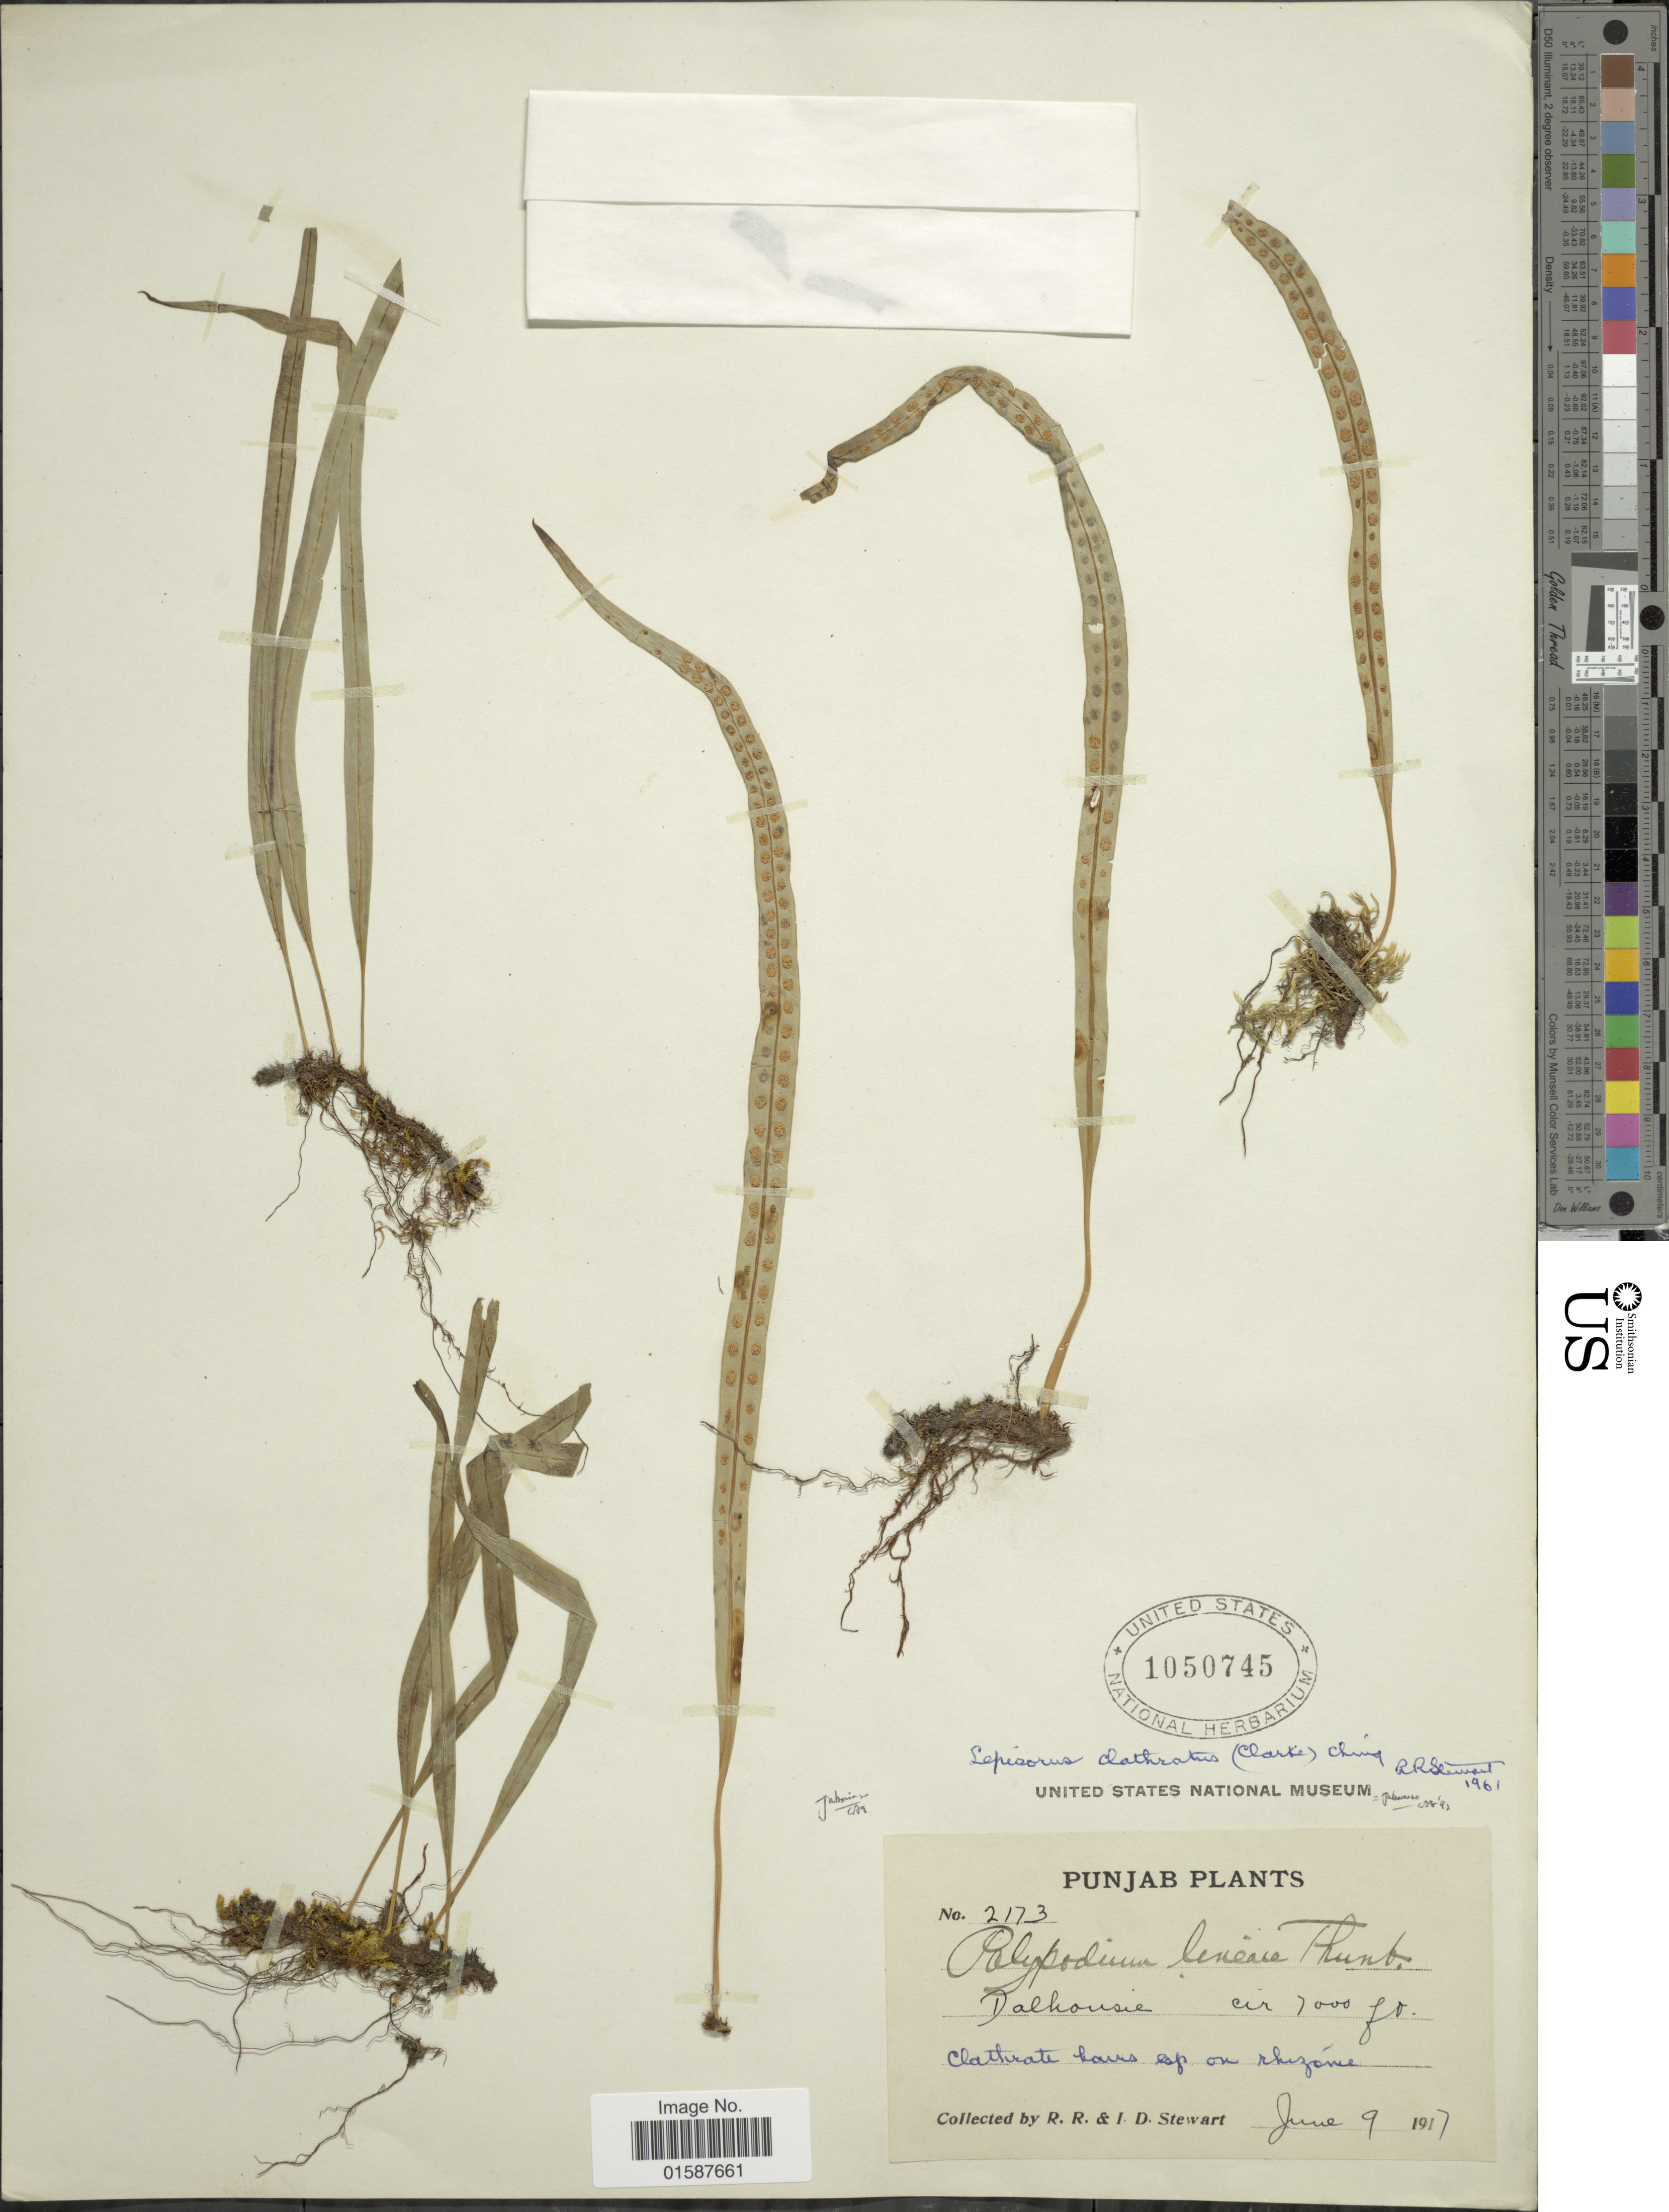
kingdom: Plantae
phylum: Tracheophyta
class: Polypodiopsida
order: Polypodiales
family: Polypodiaceae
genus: Lepisorus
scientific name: Lepisorus clathratus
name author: (C.B. Clarke) Ching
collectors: R. R. Stewart & R. R. Stewart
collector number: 2173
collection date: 1917-06-09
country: India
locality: Punjab plants. Dalhousie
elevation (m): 2134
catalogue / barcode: US 1050745